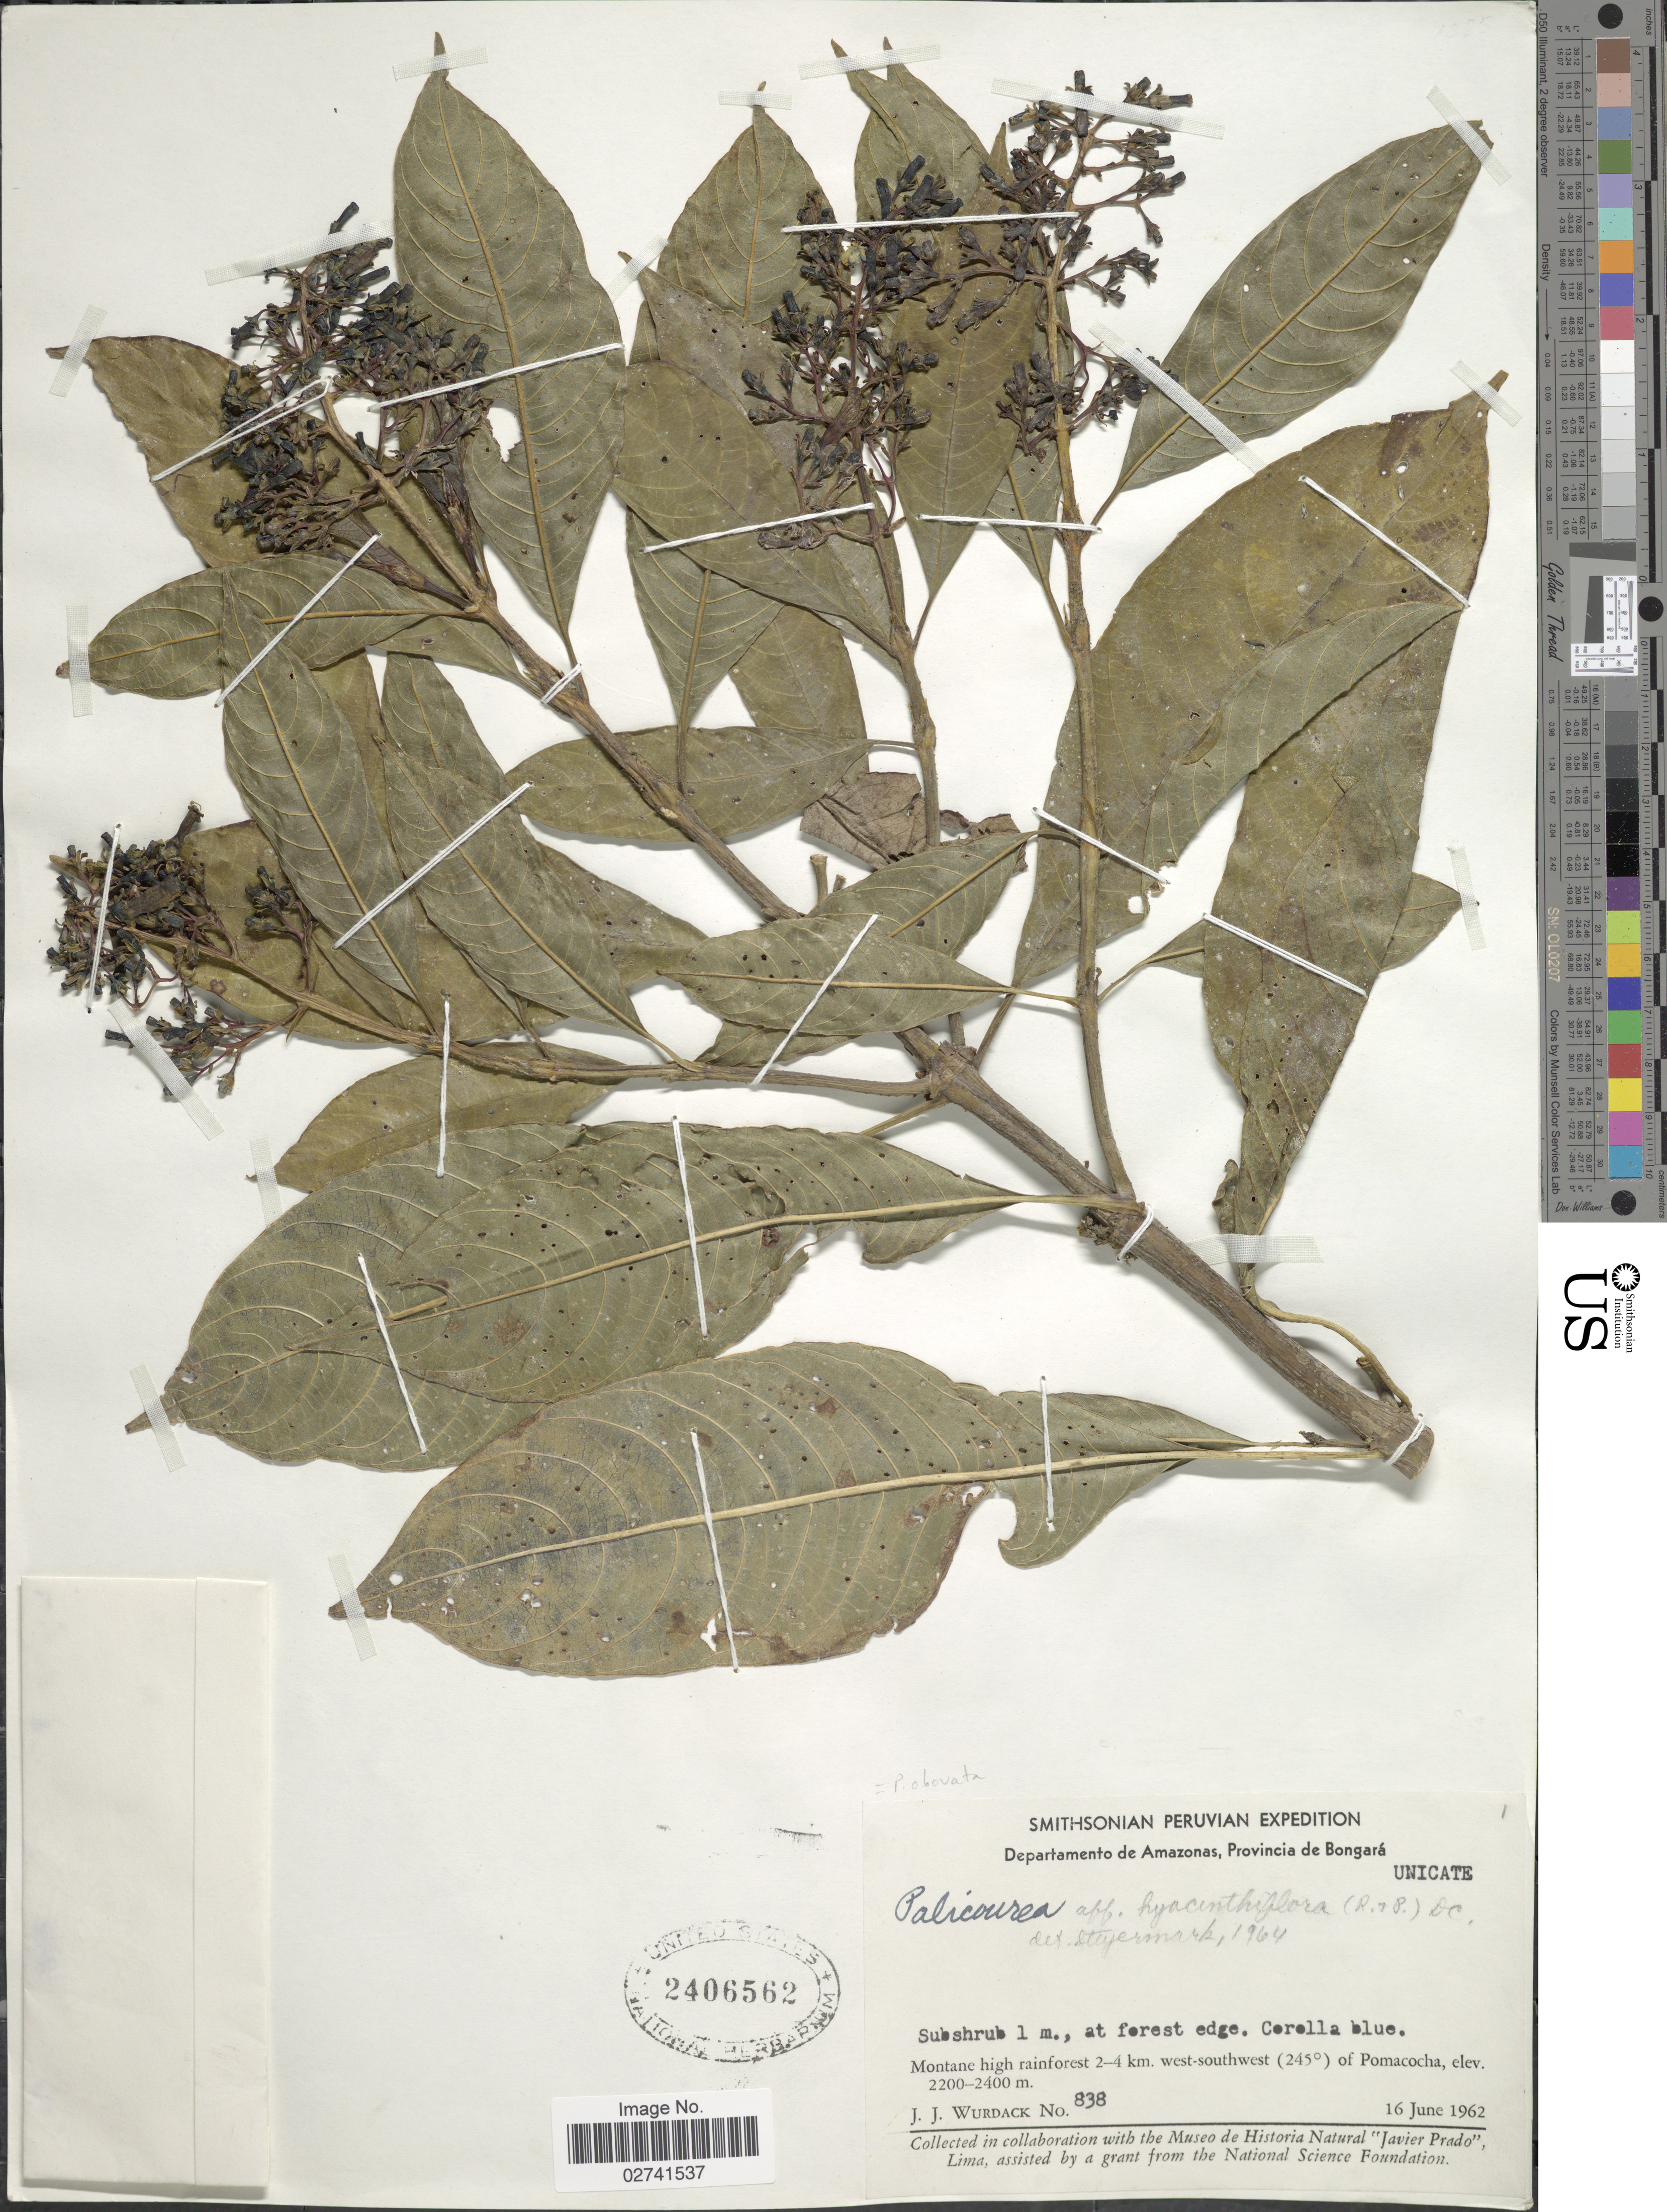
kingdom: Plantae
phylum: Tracheophyta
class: Magnoliopsida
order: Gentianales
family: Rubiaceae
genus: Palicourea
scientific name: Palicourea hyacinthiflora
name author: (Ruiz & Pav.) Schult.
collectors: J. J. Wurdack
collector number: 838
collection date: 1962-06-16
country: Peru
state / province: Amazonas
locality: Departamento de Amazonas, Provincia de Bongará, Motane high rainforest 2-4 km west-southwest (245°) of Pomacocha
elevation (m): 2200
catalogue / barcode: US 2406562